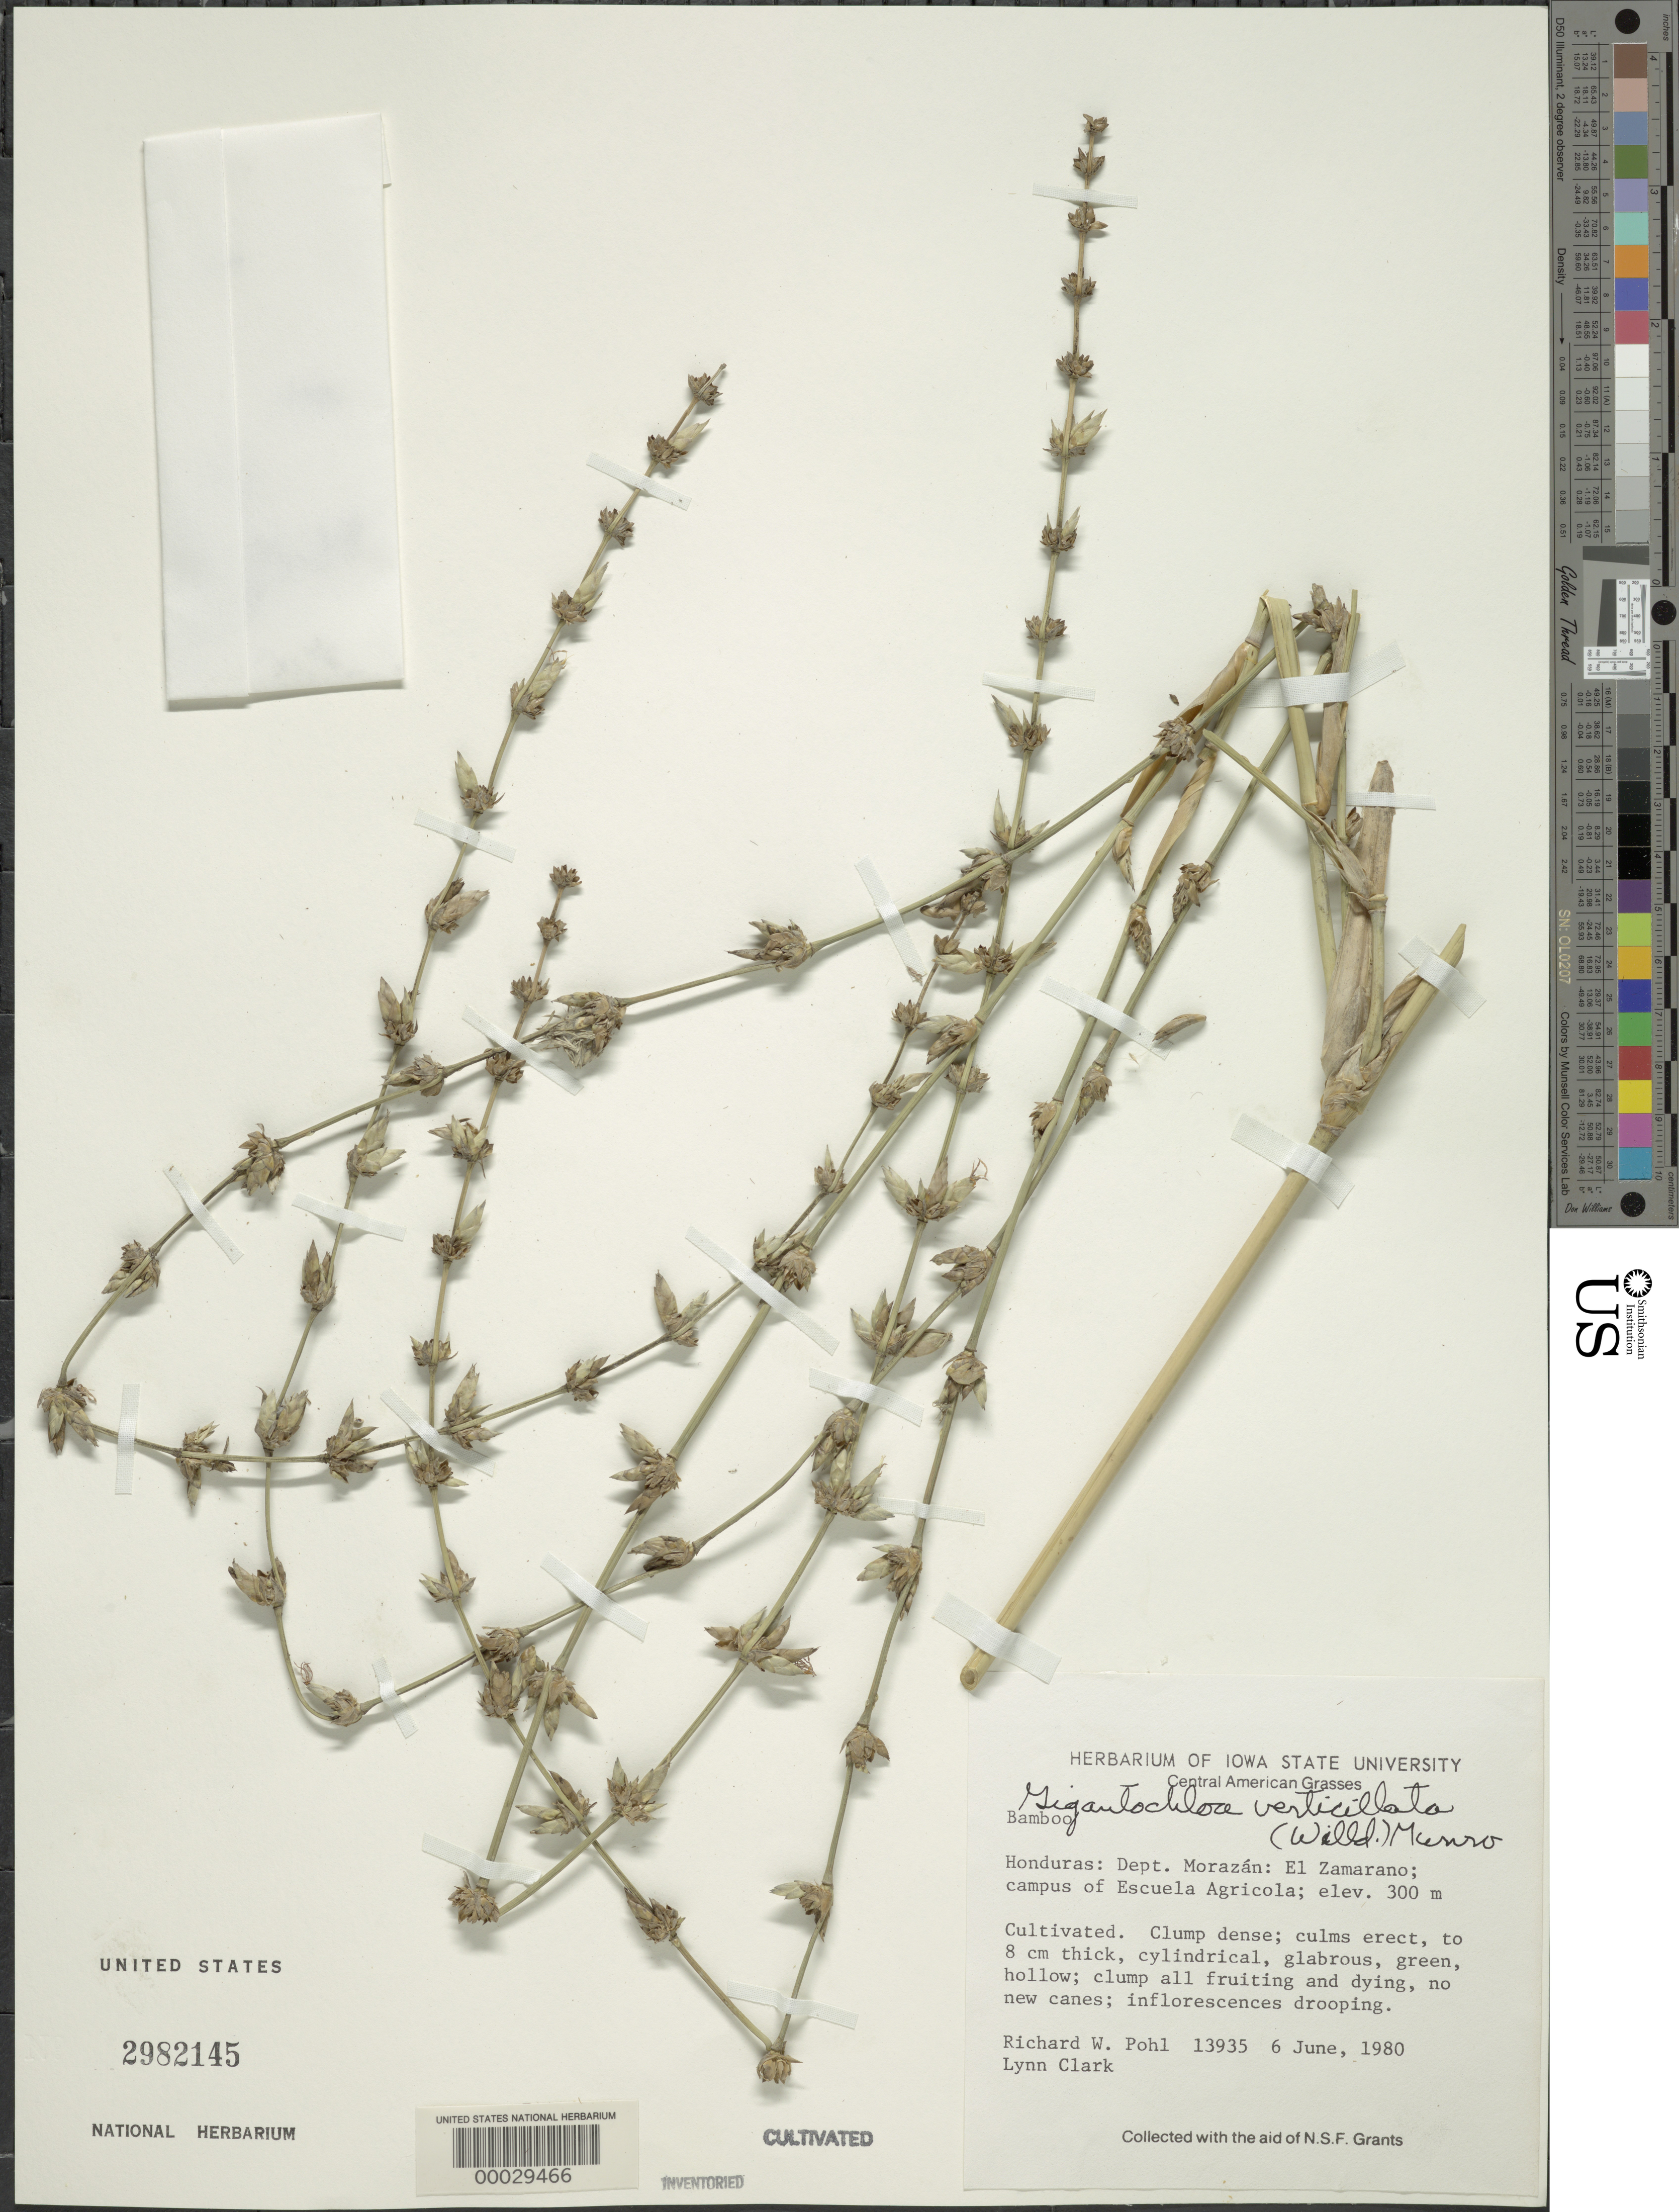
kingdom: Plantae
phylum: Tracheophyta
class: Liliopsida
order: Poales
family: Poaceae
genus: Gigantochloa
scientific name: Gigantochloa verticillata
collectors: R. W. Pohl & L. G. Clark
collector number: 13935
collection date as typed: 06 Jun 1980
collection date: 1980-06-06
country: Honduras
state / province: Fco. Morazán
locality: El Zamorano; campus escuela agricola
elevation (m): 300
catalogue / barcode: US 2982145